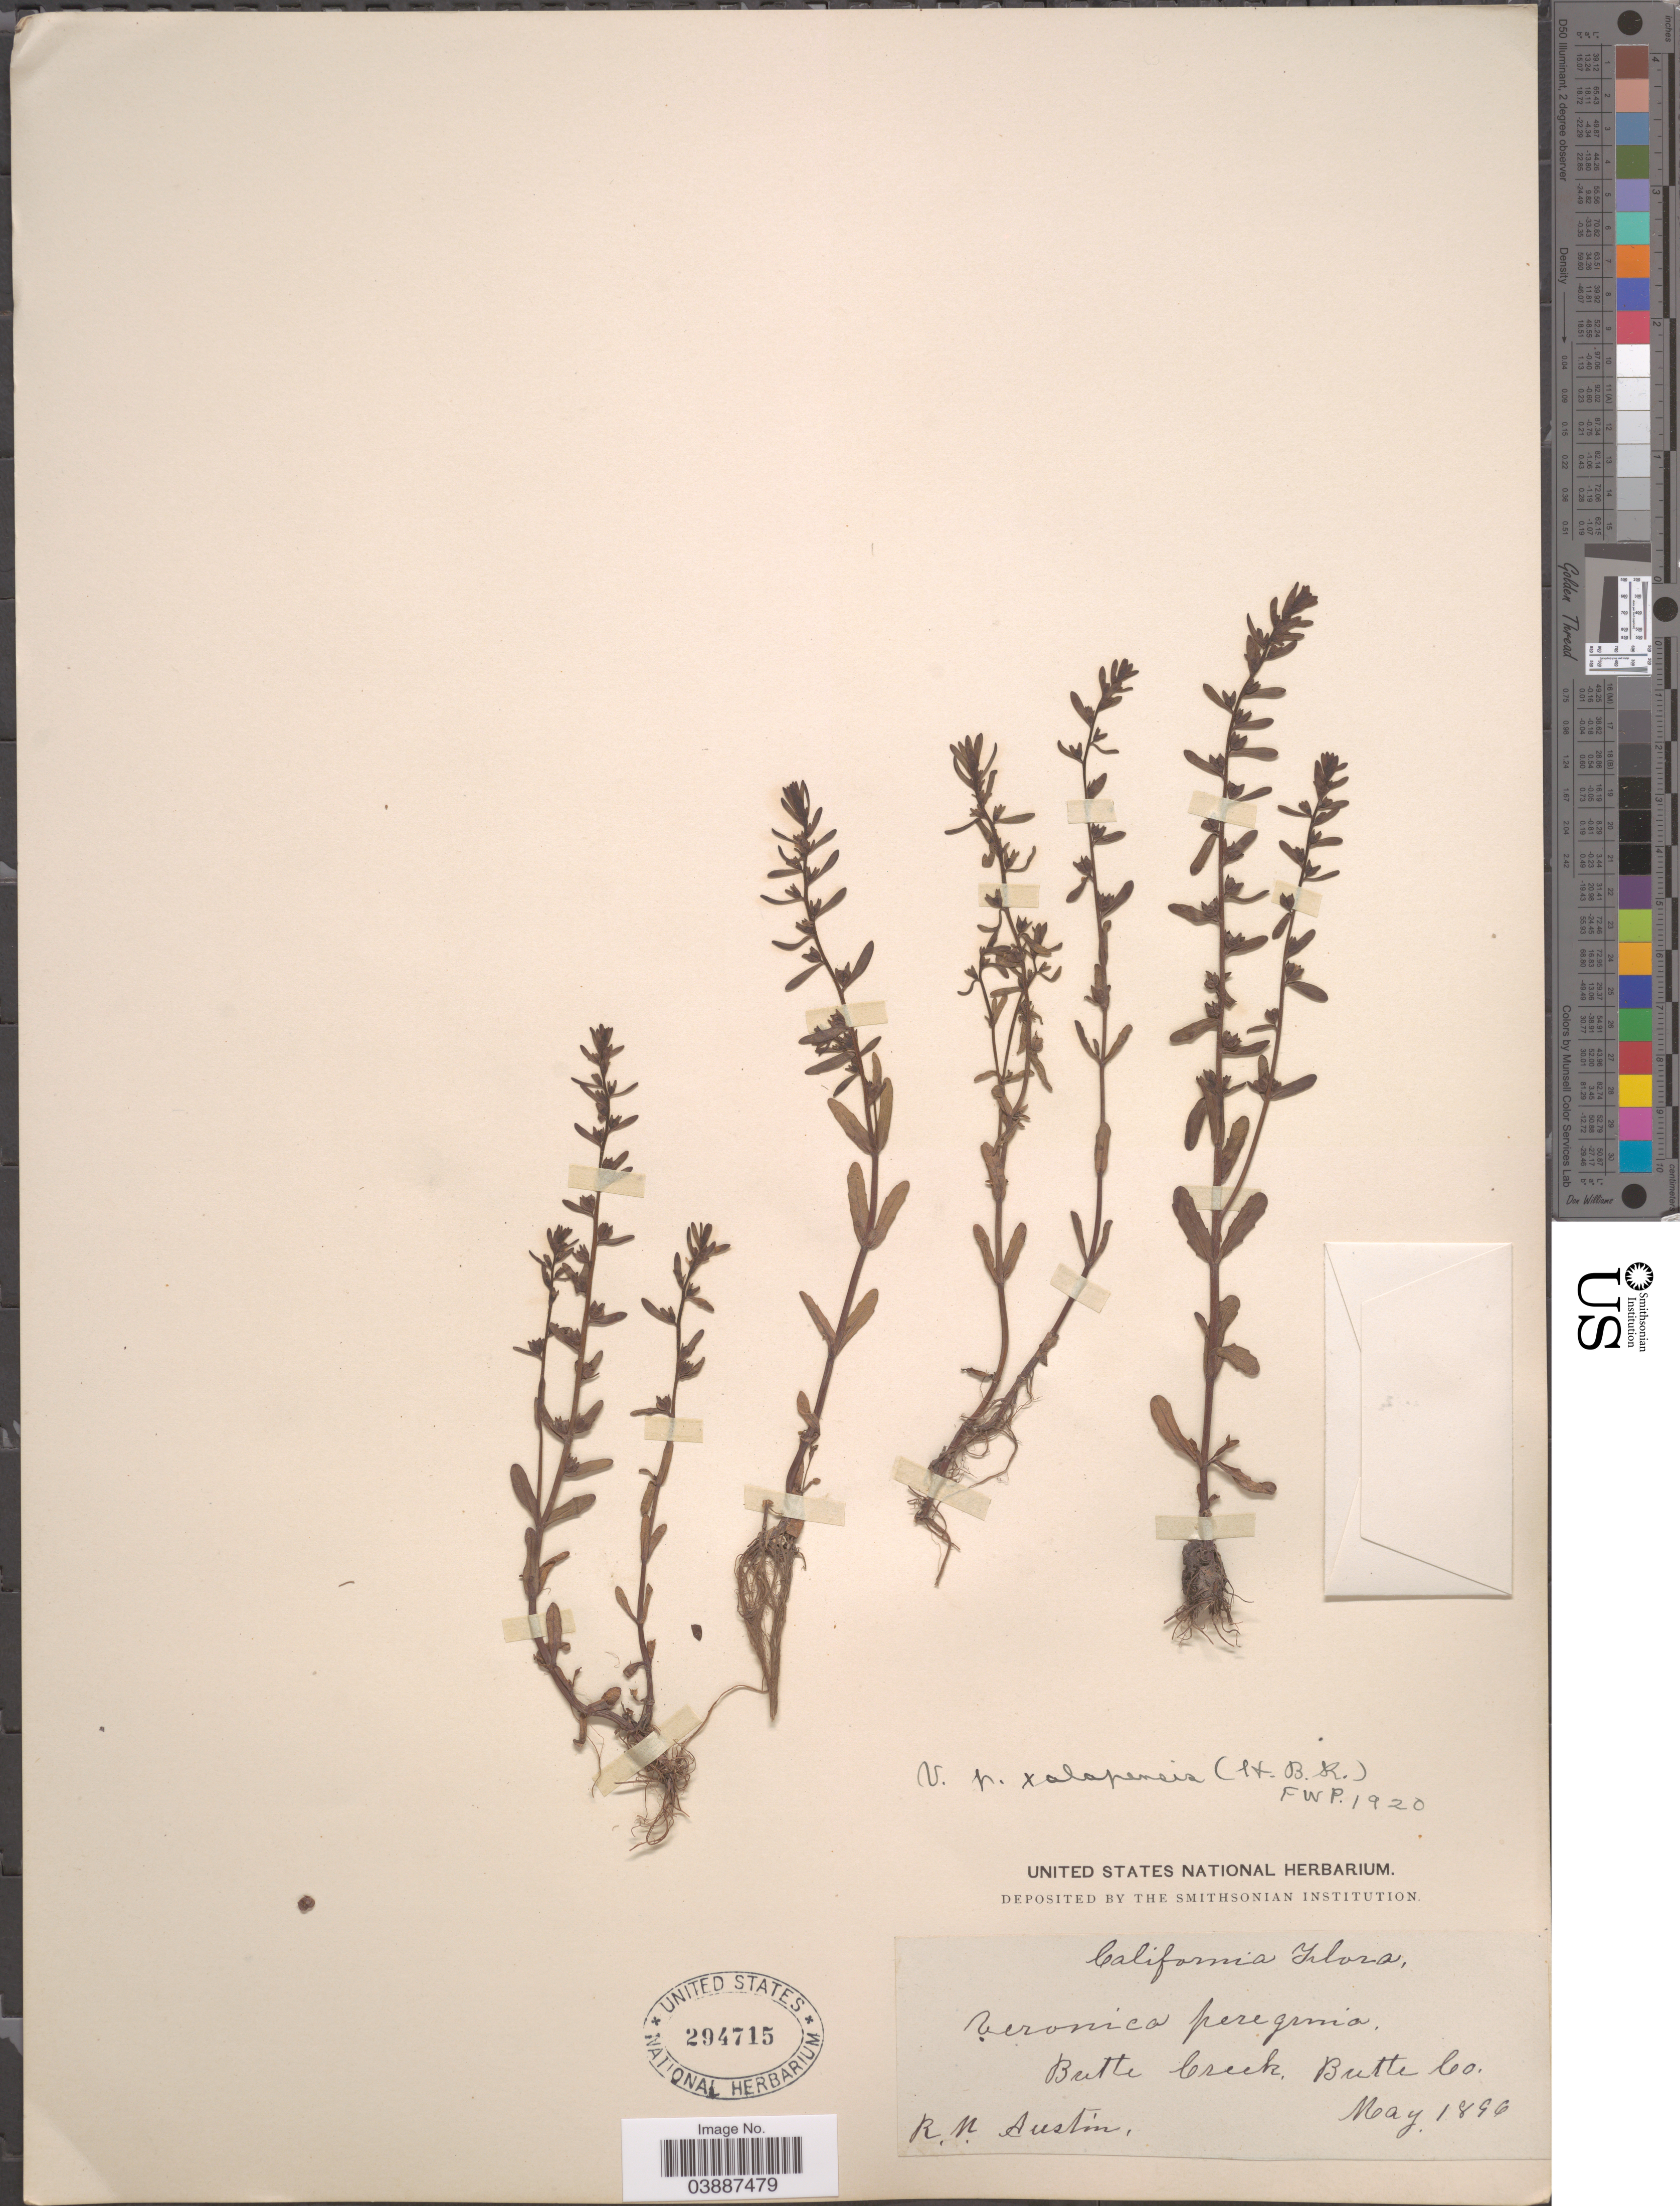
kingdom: Plantae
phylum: Tracheophyta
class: Magnoliopsida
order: Lamiales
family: Plantaginaceae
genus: Veronica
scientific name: Veronica xalapensis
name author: Kunth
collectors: R. Austin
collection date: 1896-05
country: United States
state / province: California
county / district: Butte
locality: Butte Creek, Butte Co.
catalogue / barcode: US 294715